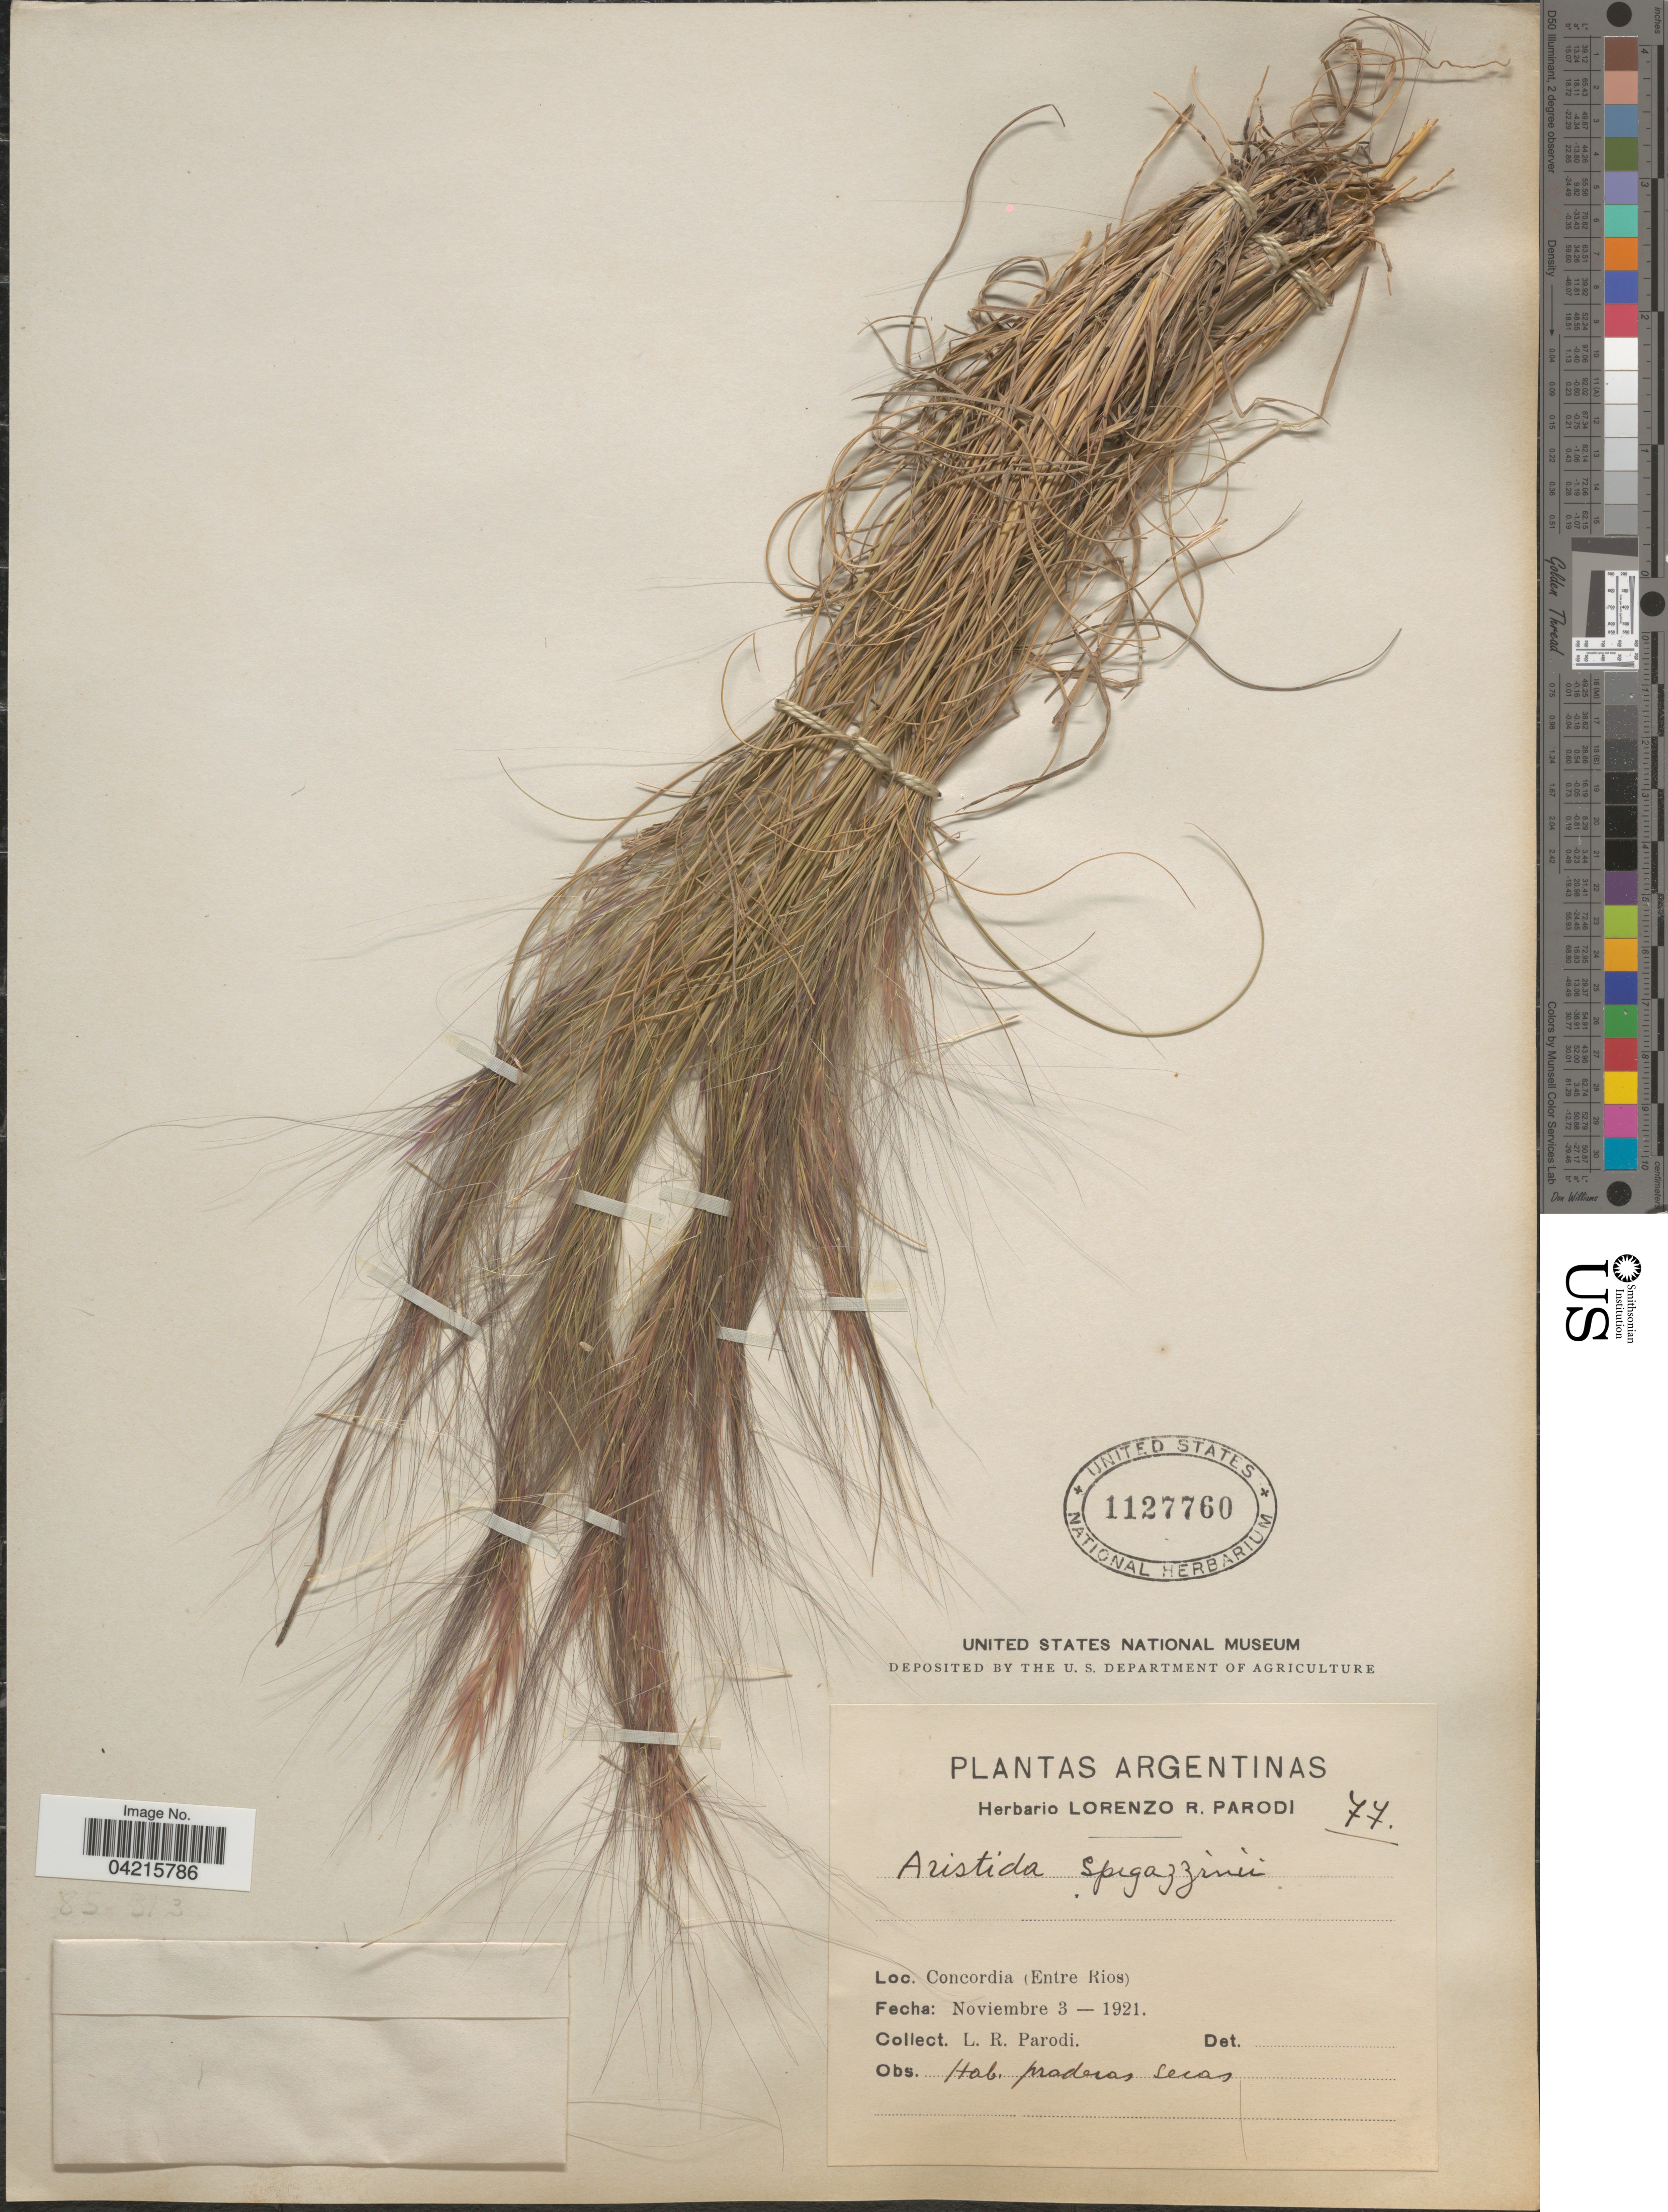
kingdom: Plantae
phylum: Tracheophyta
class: Liliopsida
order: Poales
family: Poaceae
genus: Aristida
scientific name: Aristida spegazzinii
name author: Arechav.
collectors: L. R. Parodi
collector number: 77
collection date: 1921-11-03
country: Argentina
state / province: Entre Rios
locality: Concordia.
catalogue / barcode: US 1127760